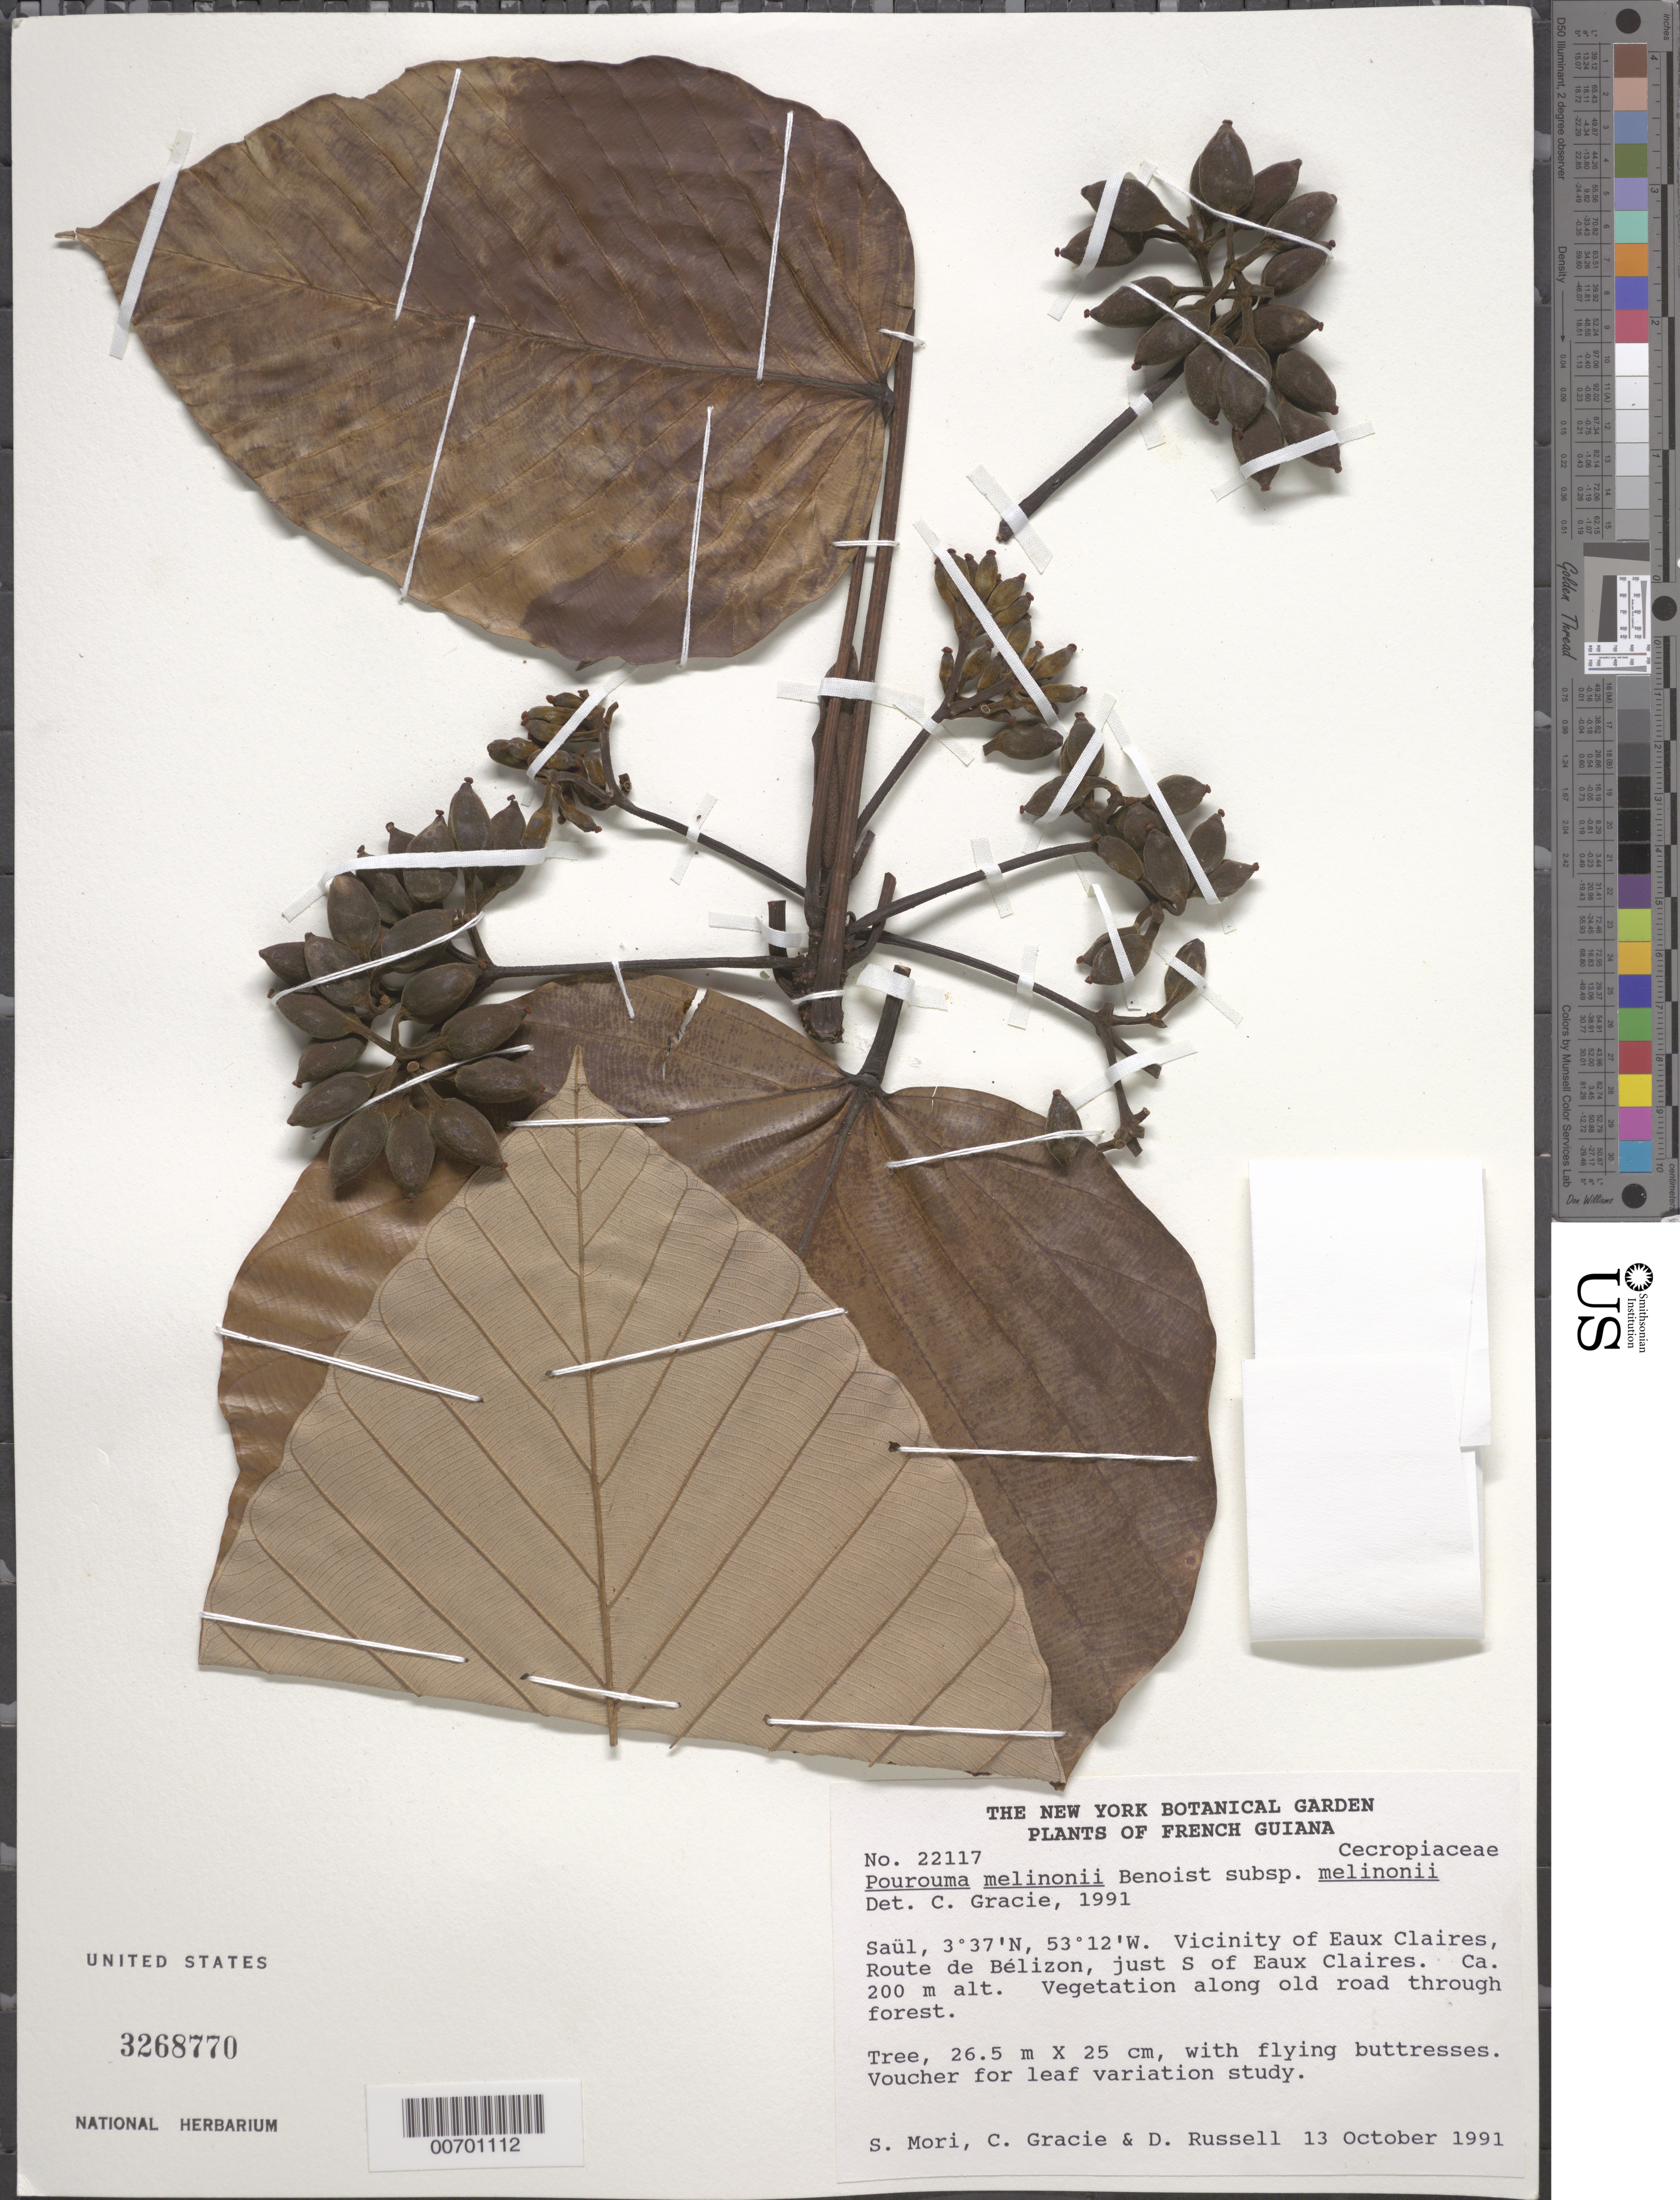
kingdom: Plantae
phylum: Tracheophyta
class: Magnoliopsida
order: Rosales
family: Urticaceae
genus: Pourouma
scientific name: Pourouma melinonii subsp. melinonii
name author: Benoist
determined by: Gracie, Carol A.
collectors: S. Mori, C. A. Gracie, J. Lazzaroni, B. Rishel, D. Russell & F. Wright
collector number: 22117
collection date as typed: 13-Oct-91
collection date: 1991-10-13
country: French Guiana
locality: Saül, vicinity of Eaux Claires, Route de Belizon just south of Eaux Claires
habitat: Vegetation along old road through forest.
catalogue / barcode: US 3268770